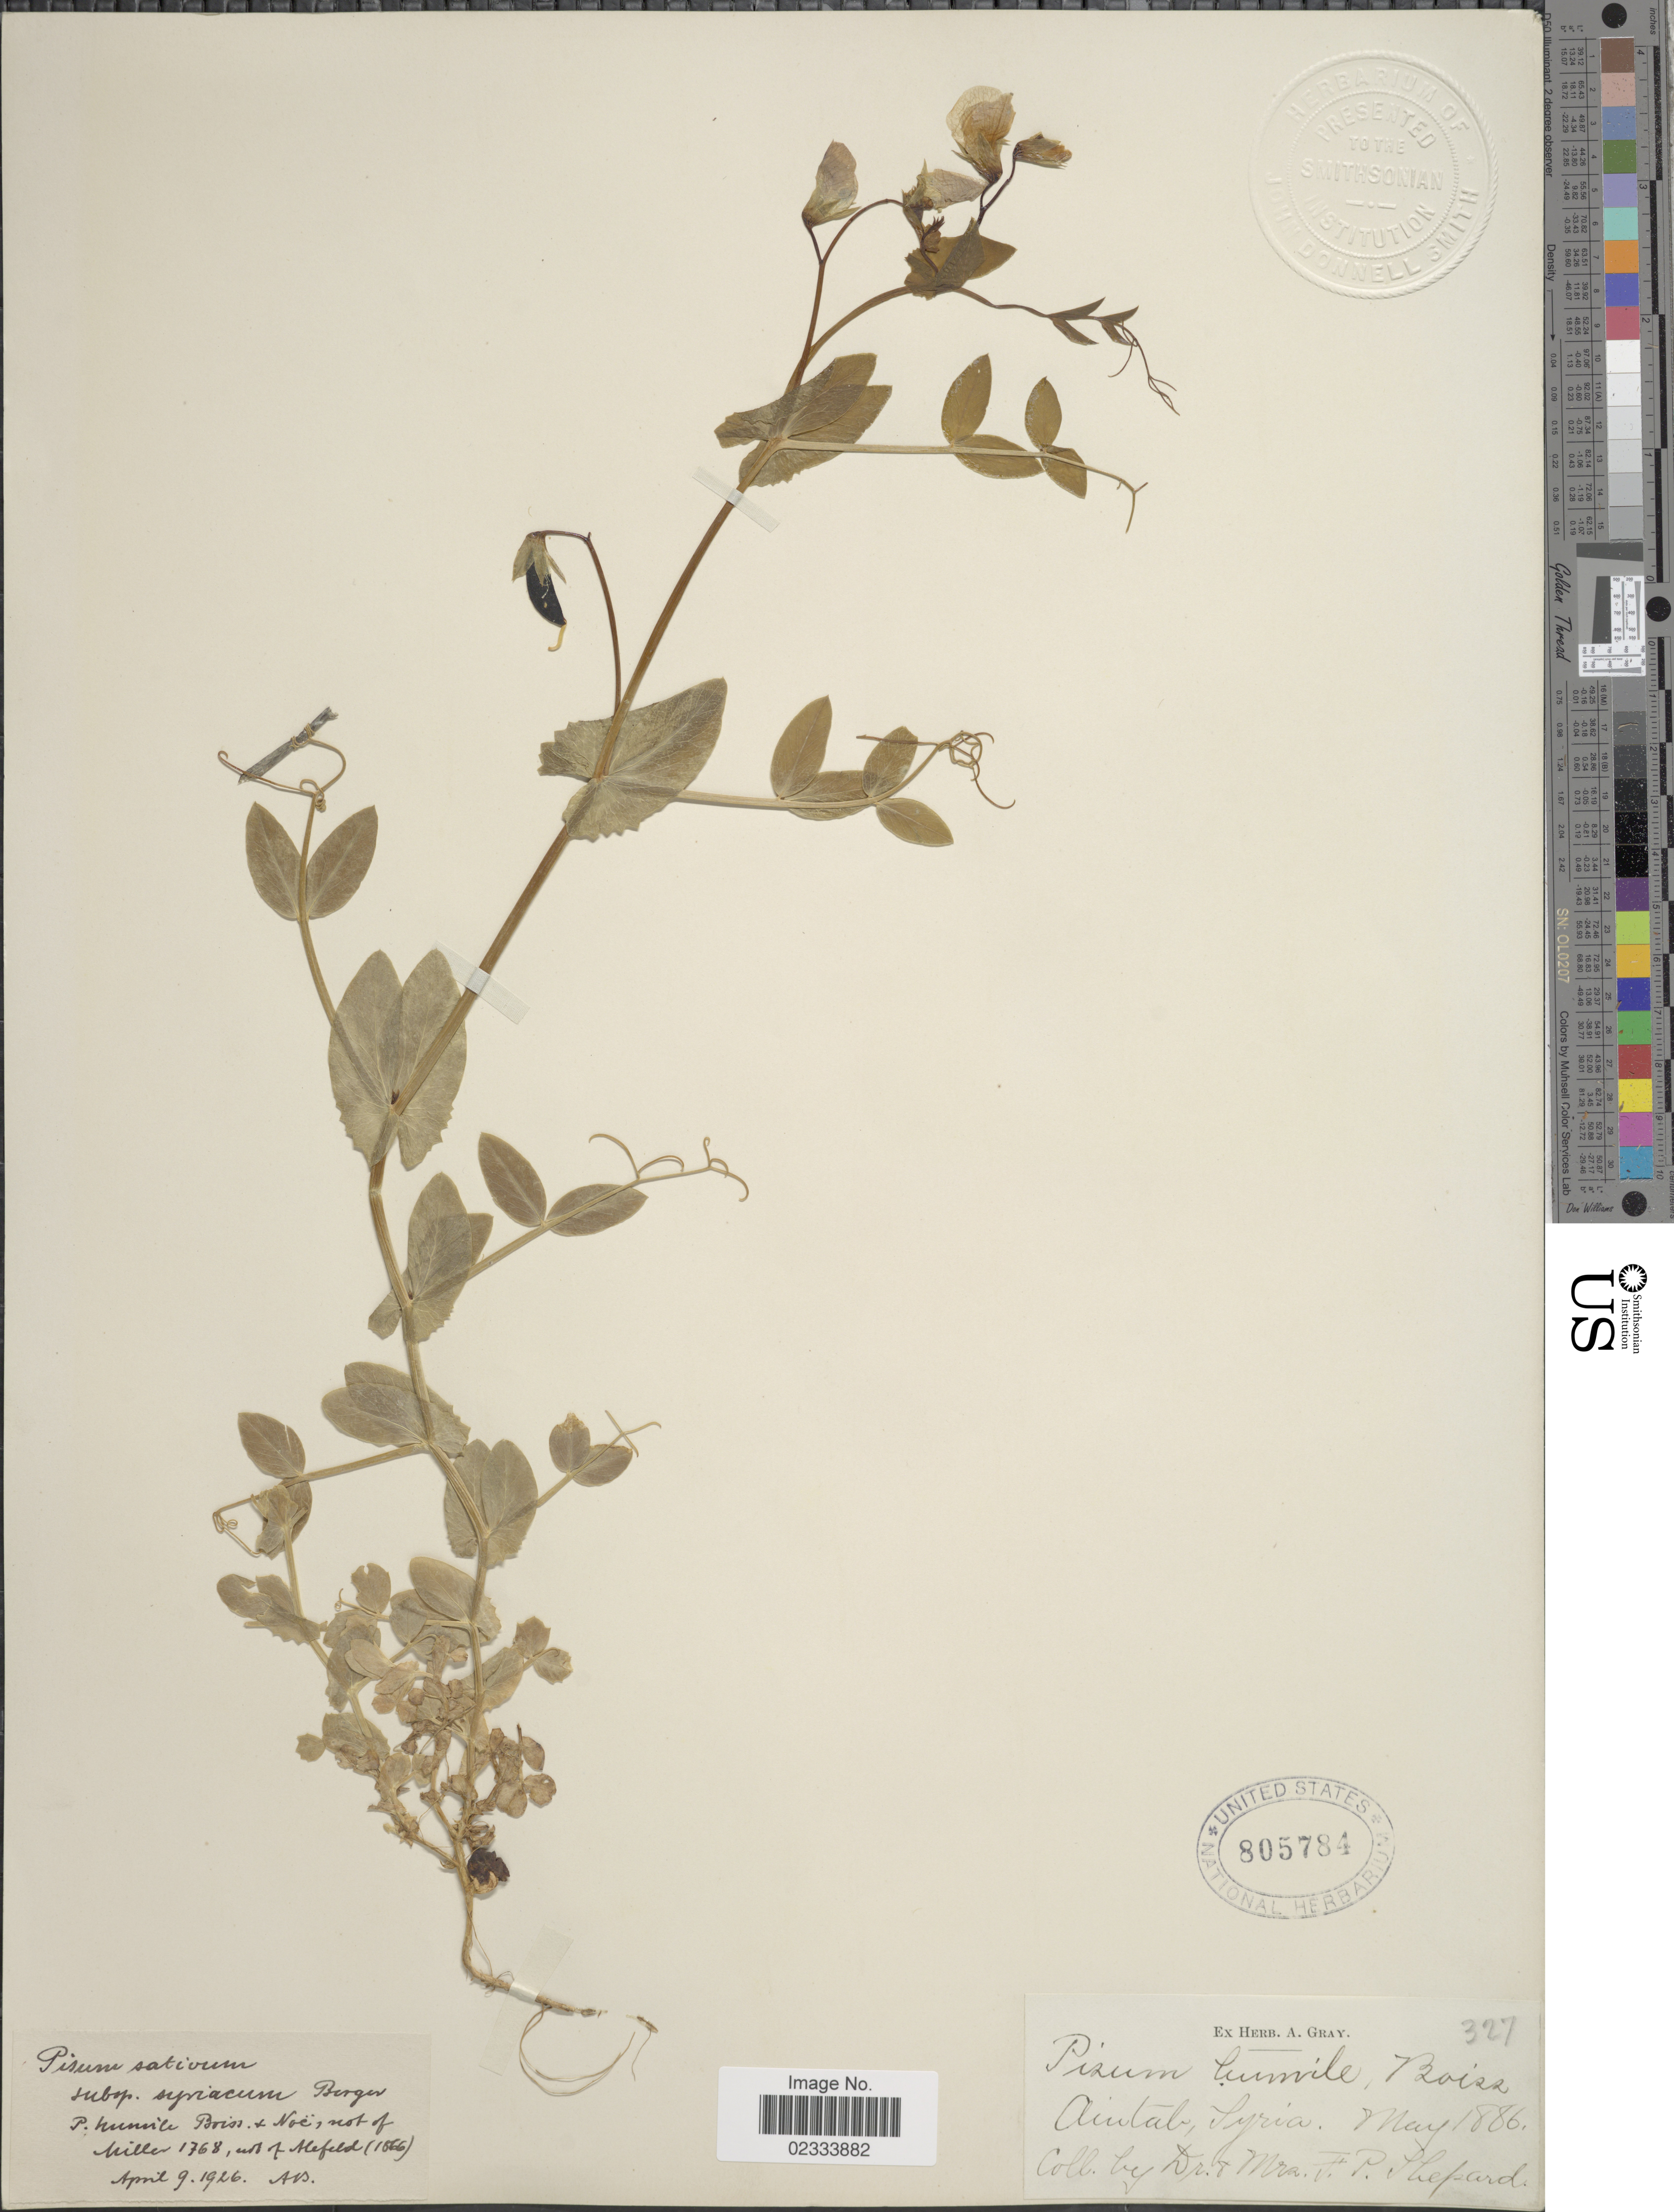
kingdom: Plantae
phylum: Tracheophyta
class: Magnoliopsida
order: Fabales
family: Fabaceae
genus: Pisum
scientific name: Pisum sativum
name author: L.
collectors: Shepard & F. P. Shepard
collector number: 327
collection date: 1886-05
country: Syria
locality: Aintab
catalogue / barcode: US 805784